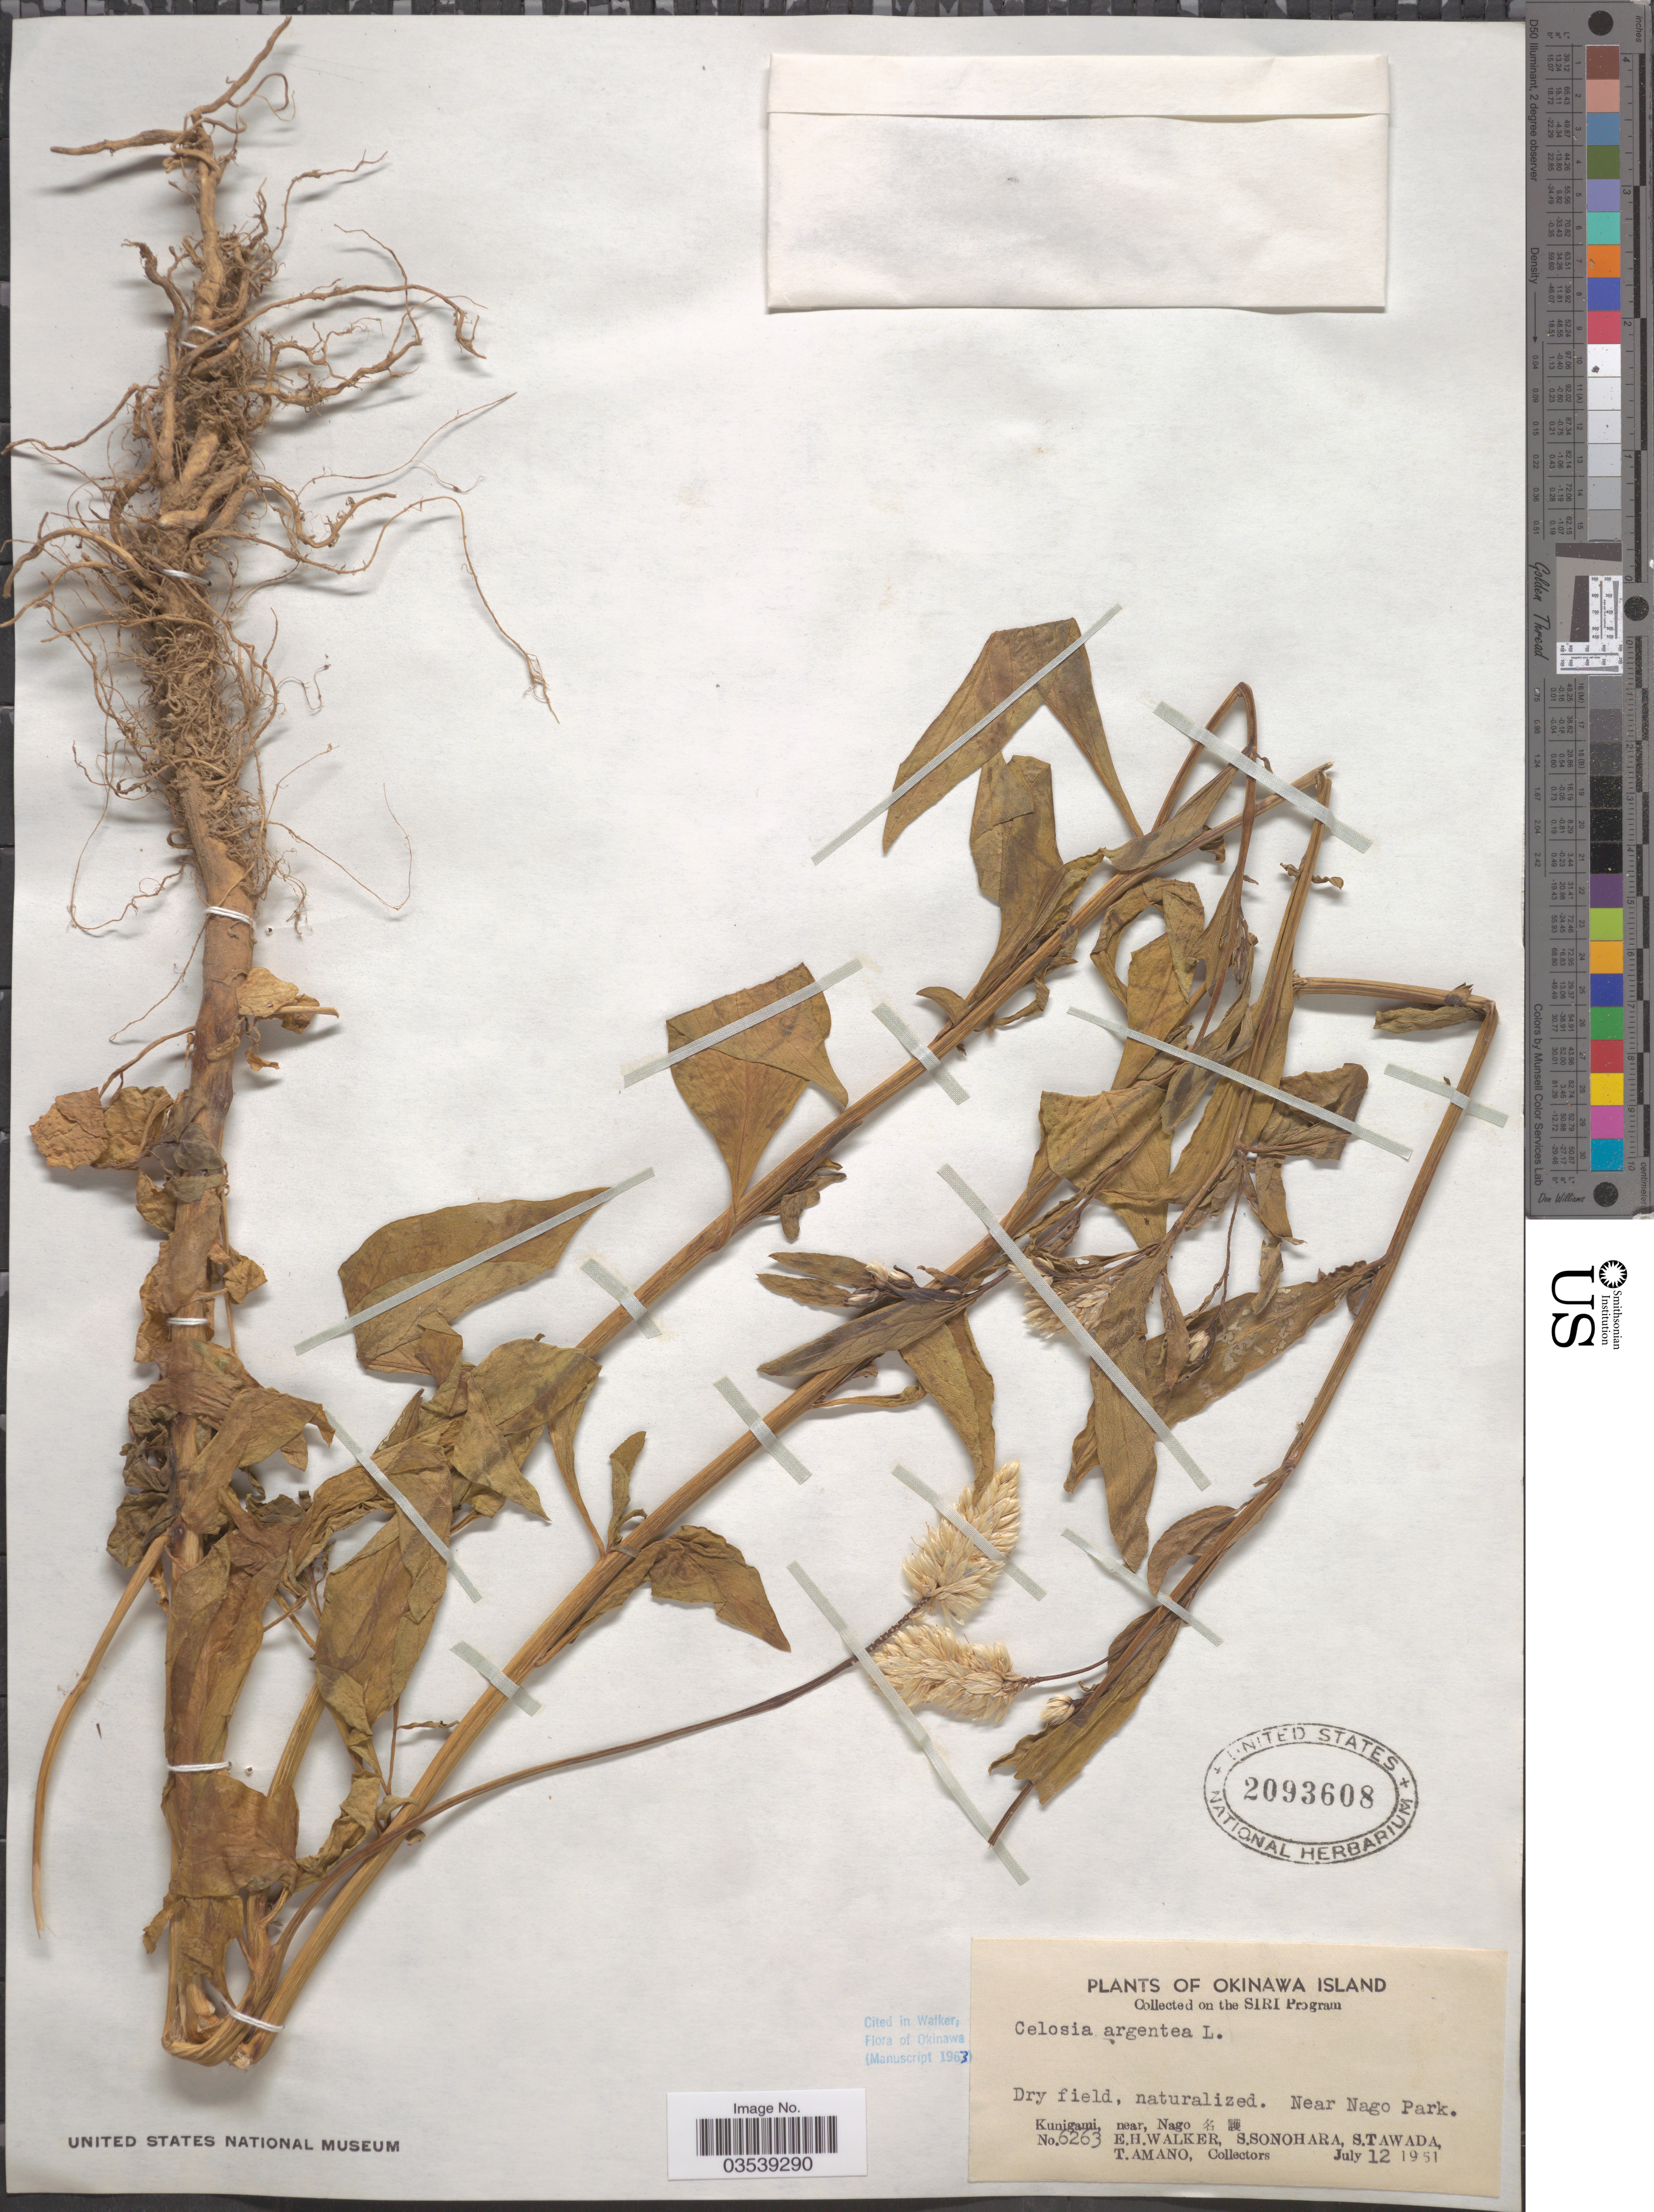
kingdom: Plantae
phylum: Tracheophyta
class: Magnoliopsida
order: Caryophyllales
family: Amaranthaceae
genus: Celosia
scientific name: Celosia argentea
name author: L.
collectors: E. H. Walker, S. Sonohara, S. Tawada & T. Amano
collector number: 6263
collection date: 1951-07-12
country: Japan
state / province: Okinawa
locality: Okinawa Island. Near Nago Park. Kunigami, near Nago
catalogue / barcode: US 2093608